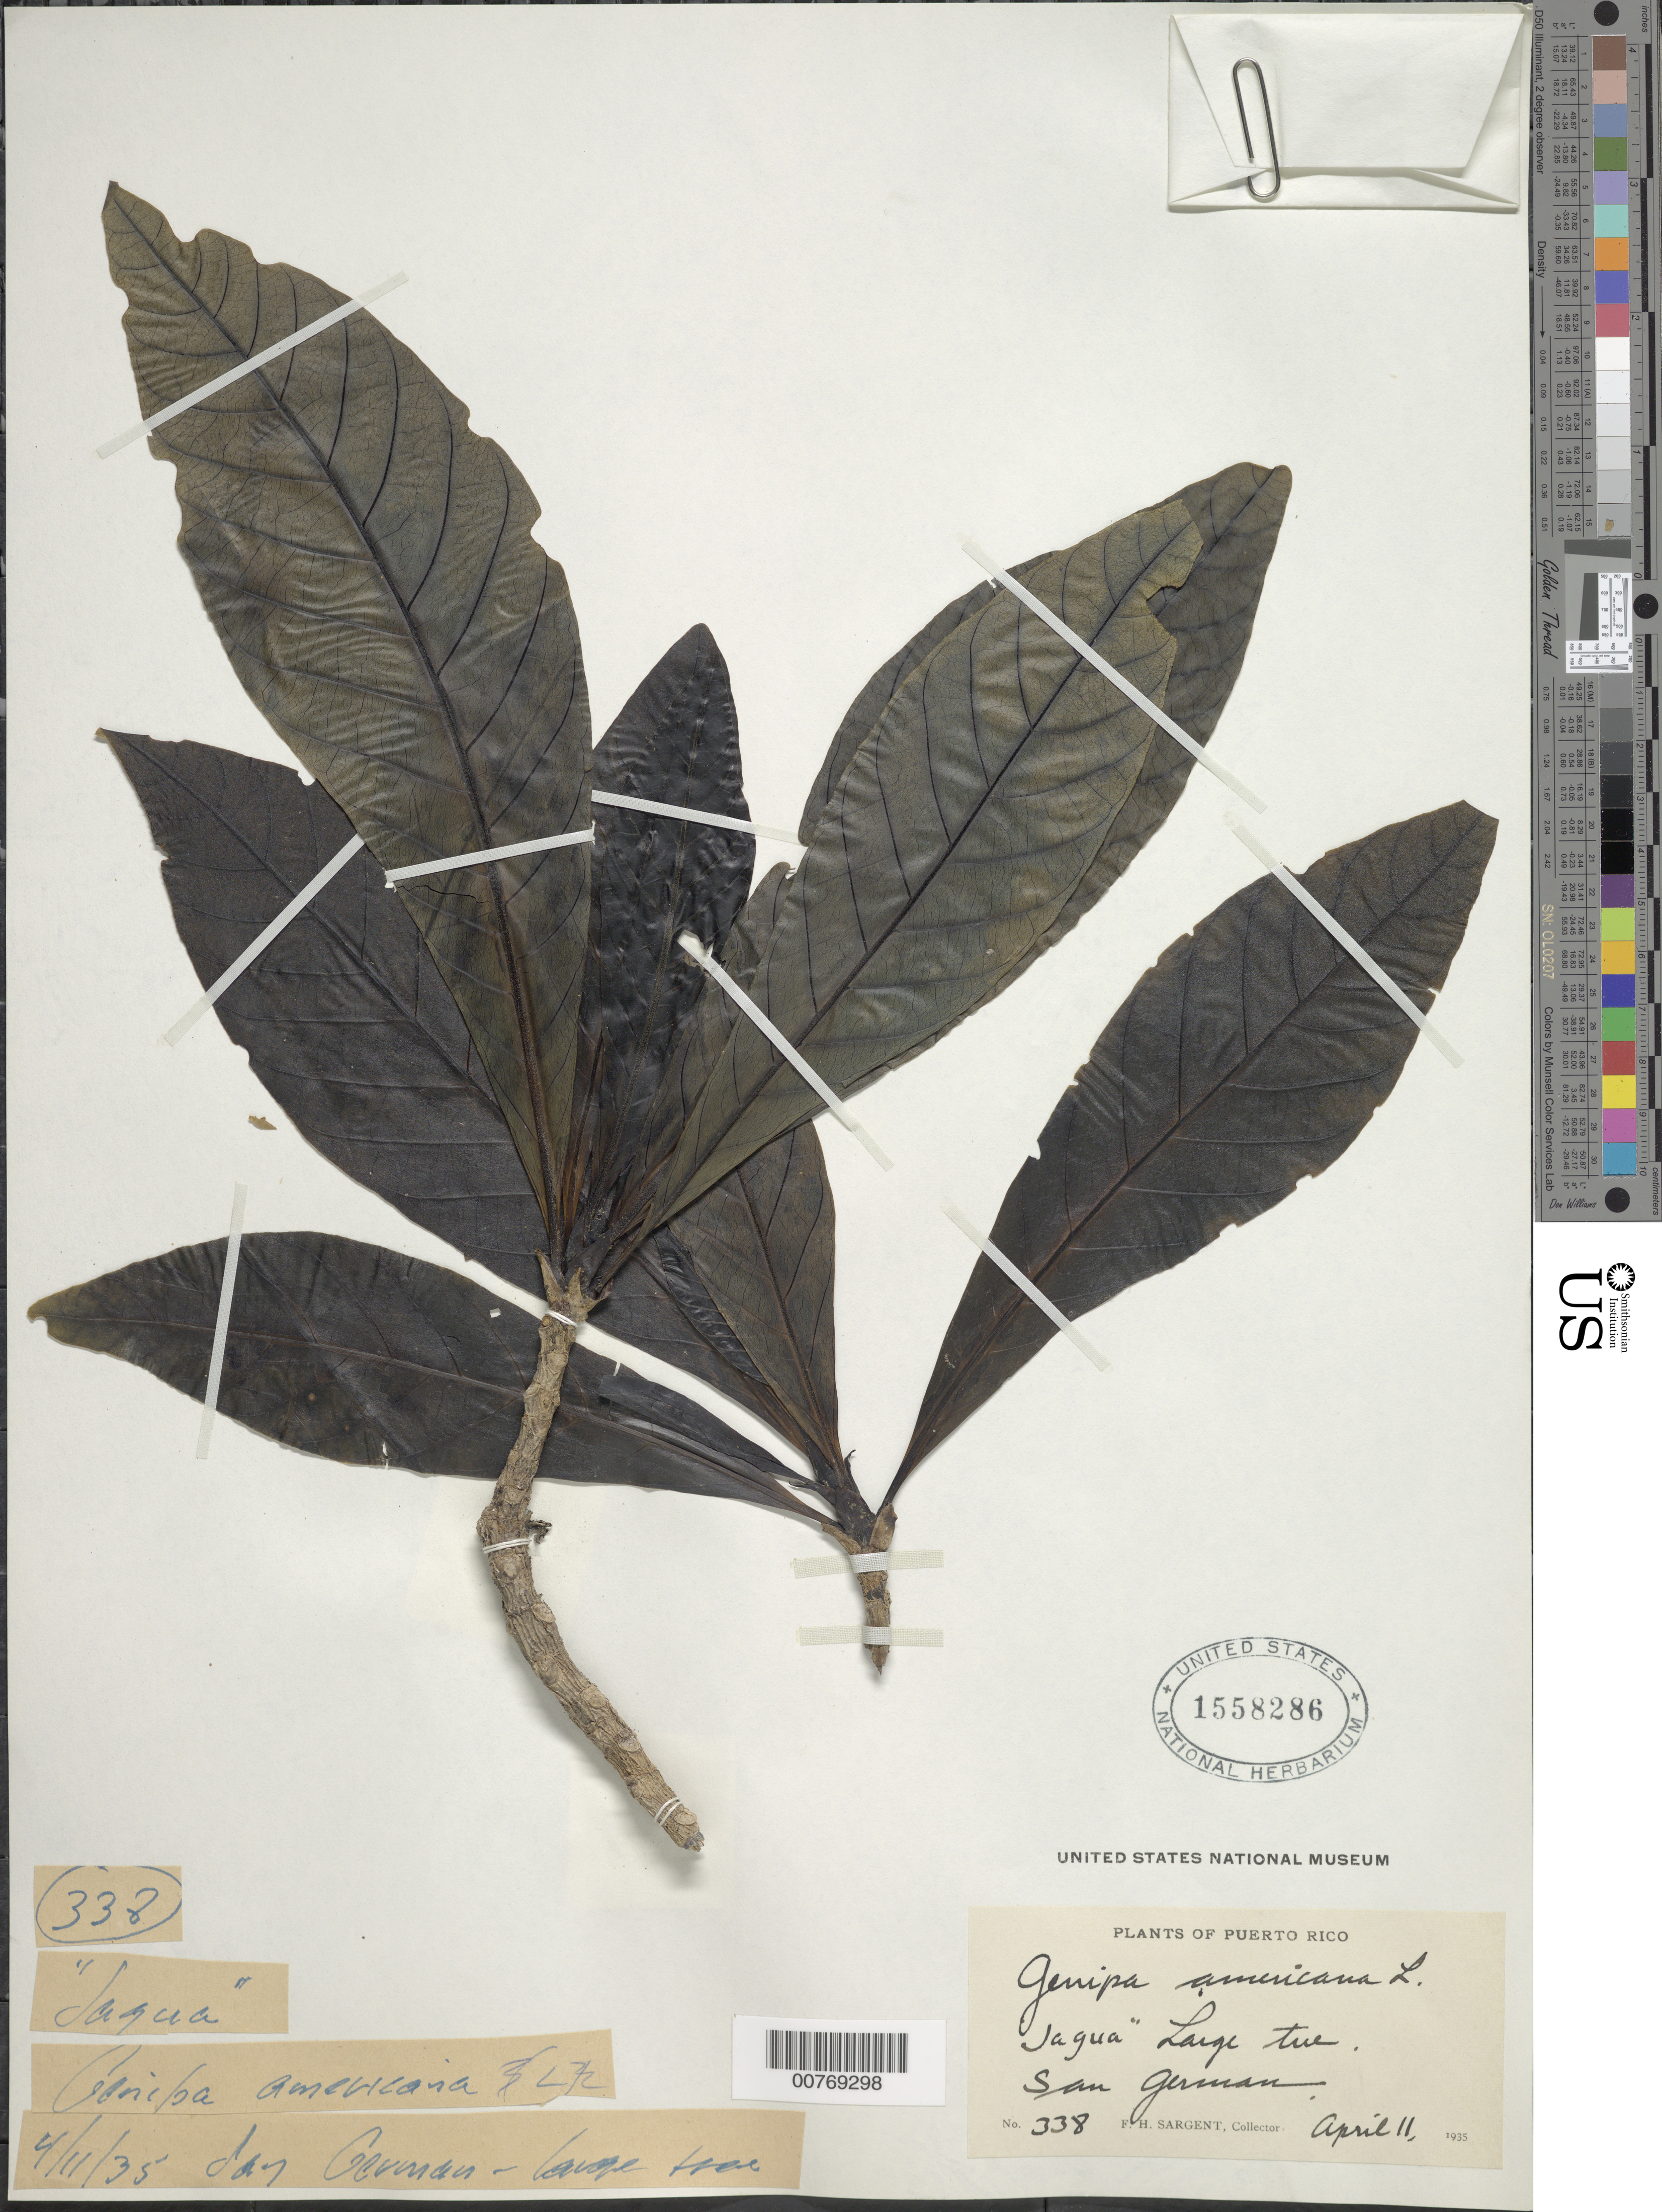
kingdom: Plantae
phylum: Tracheophyta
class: Magnoliopsida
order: Gentianales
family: Rubiaceae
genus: Genipa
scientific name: Genipa americana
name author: L.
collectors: F. H. Sargent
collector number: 338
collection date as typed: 11 Apr 1935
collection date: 1935-04-11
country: Puerto Rico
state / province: San Germán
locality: San German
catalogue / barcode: US 1558286